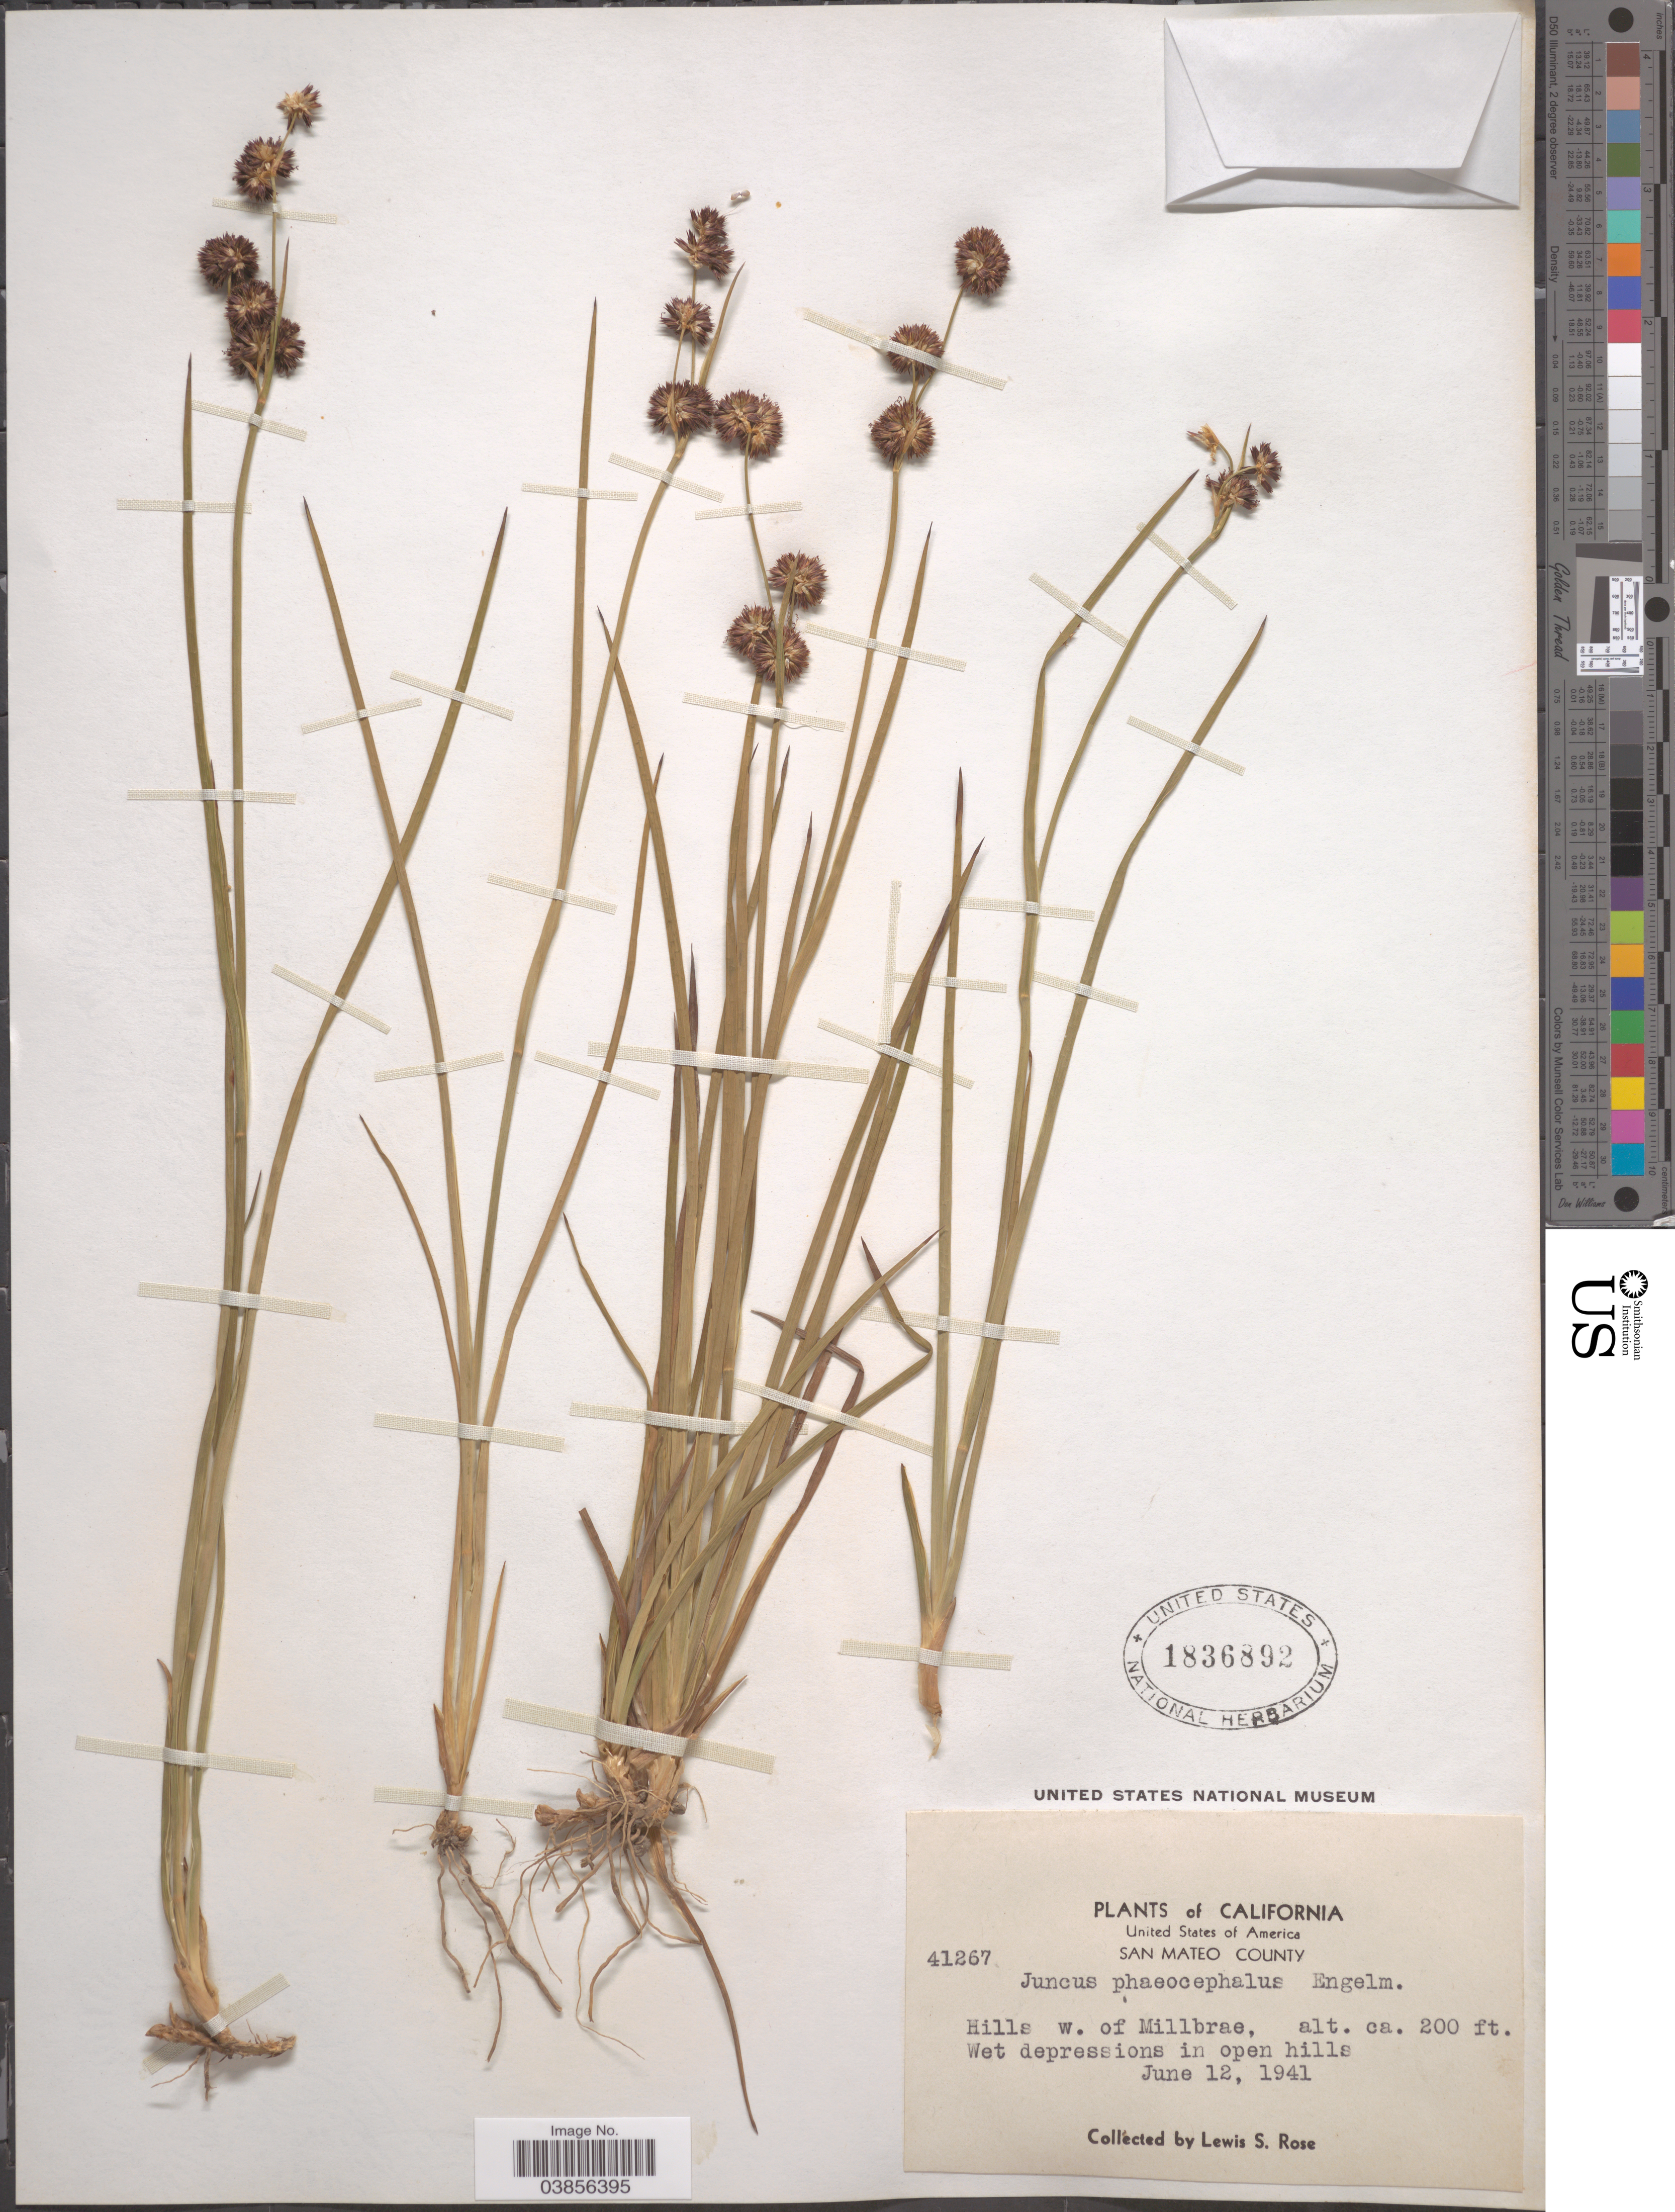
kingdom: Plantae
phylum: Tracheophyta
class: Liliopsida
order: Poales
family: Juncaceae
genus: Juncus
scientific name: Juncus phaeocephalus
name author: Engelm.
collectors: L. S. Rose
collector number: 41267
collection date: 1941-06-12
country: United States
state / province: California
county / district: San Mateo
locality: San Mateo County. Hills w. of Millbrae.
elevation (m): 61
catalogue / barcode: US 1836892